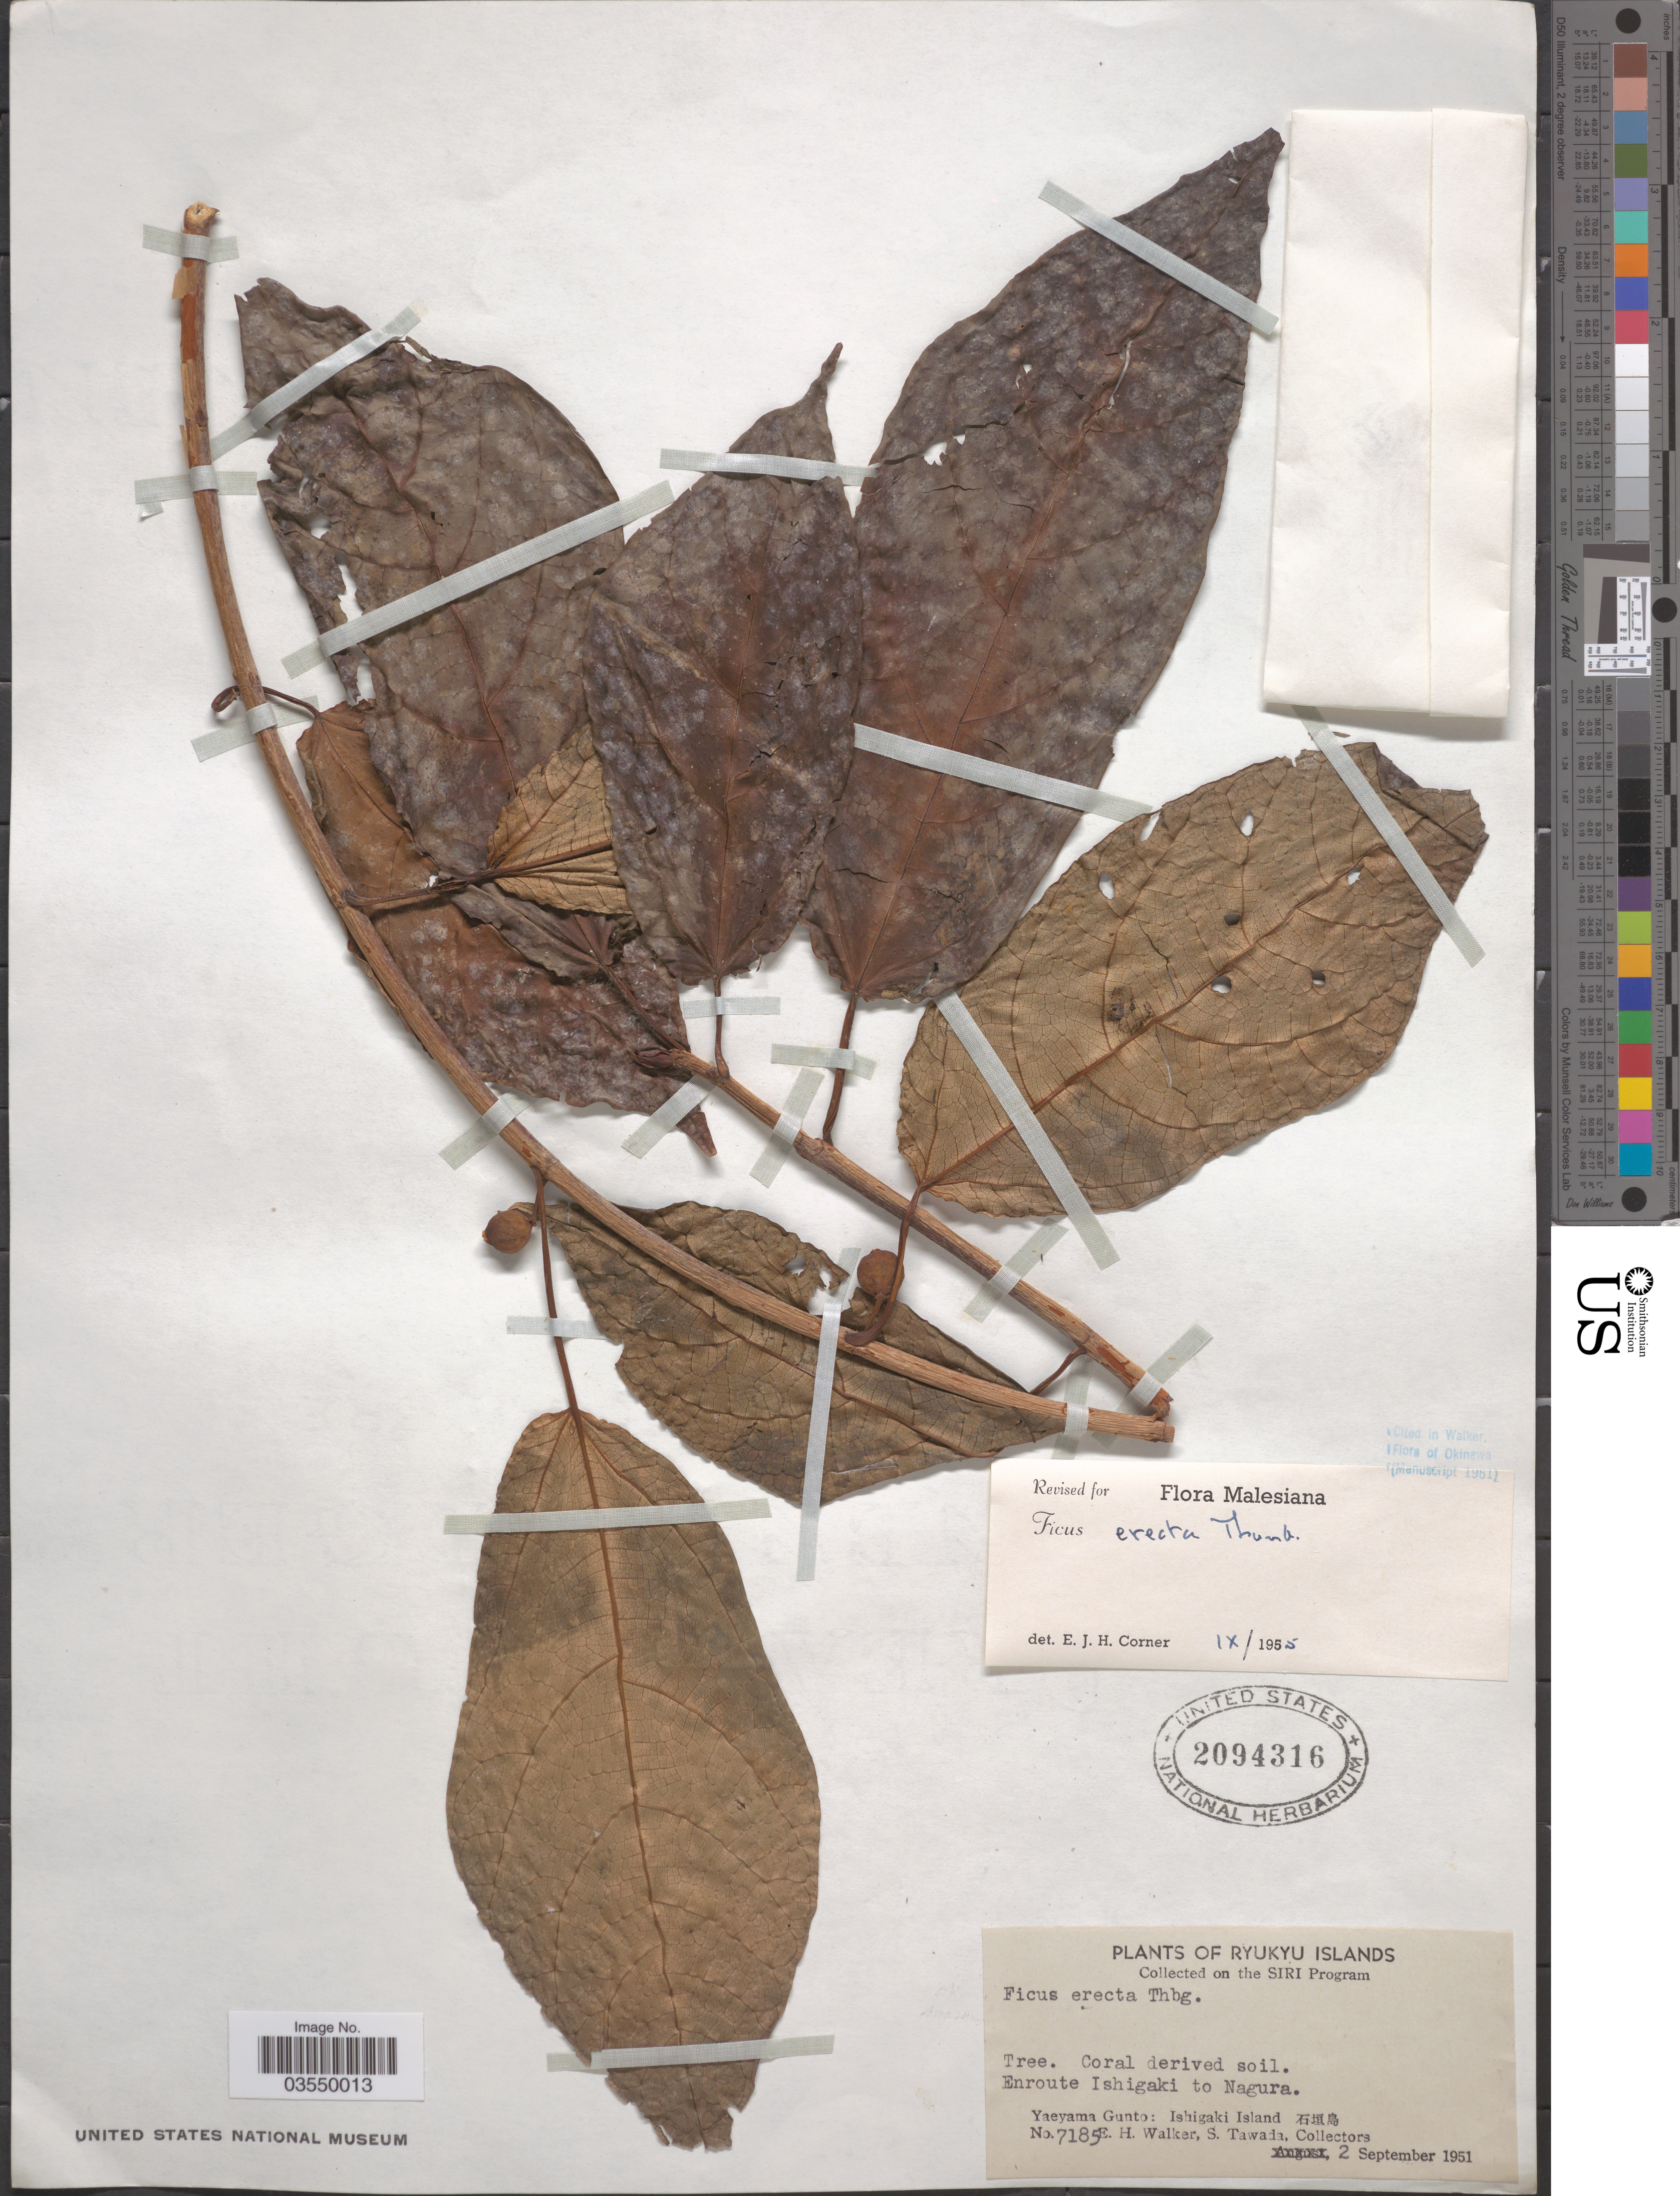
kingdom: Plantae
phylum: Tracheophyta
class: Magnoliopsida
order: Rosales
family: Moraceae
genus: Ficus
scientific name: Ficus erecta var. erecta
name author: Thunb.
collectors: E. H. Walker & S. Tawada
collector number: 7185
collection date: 1951-09-02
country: Japan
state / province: Okinawa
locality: Ryukyu Islands. Enroute Ishigaki to Nagura. Yaeyama Gunto: Ishigaki Island X.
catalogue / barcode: US 2094316